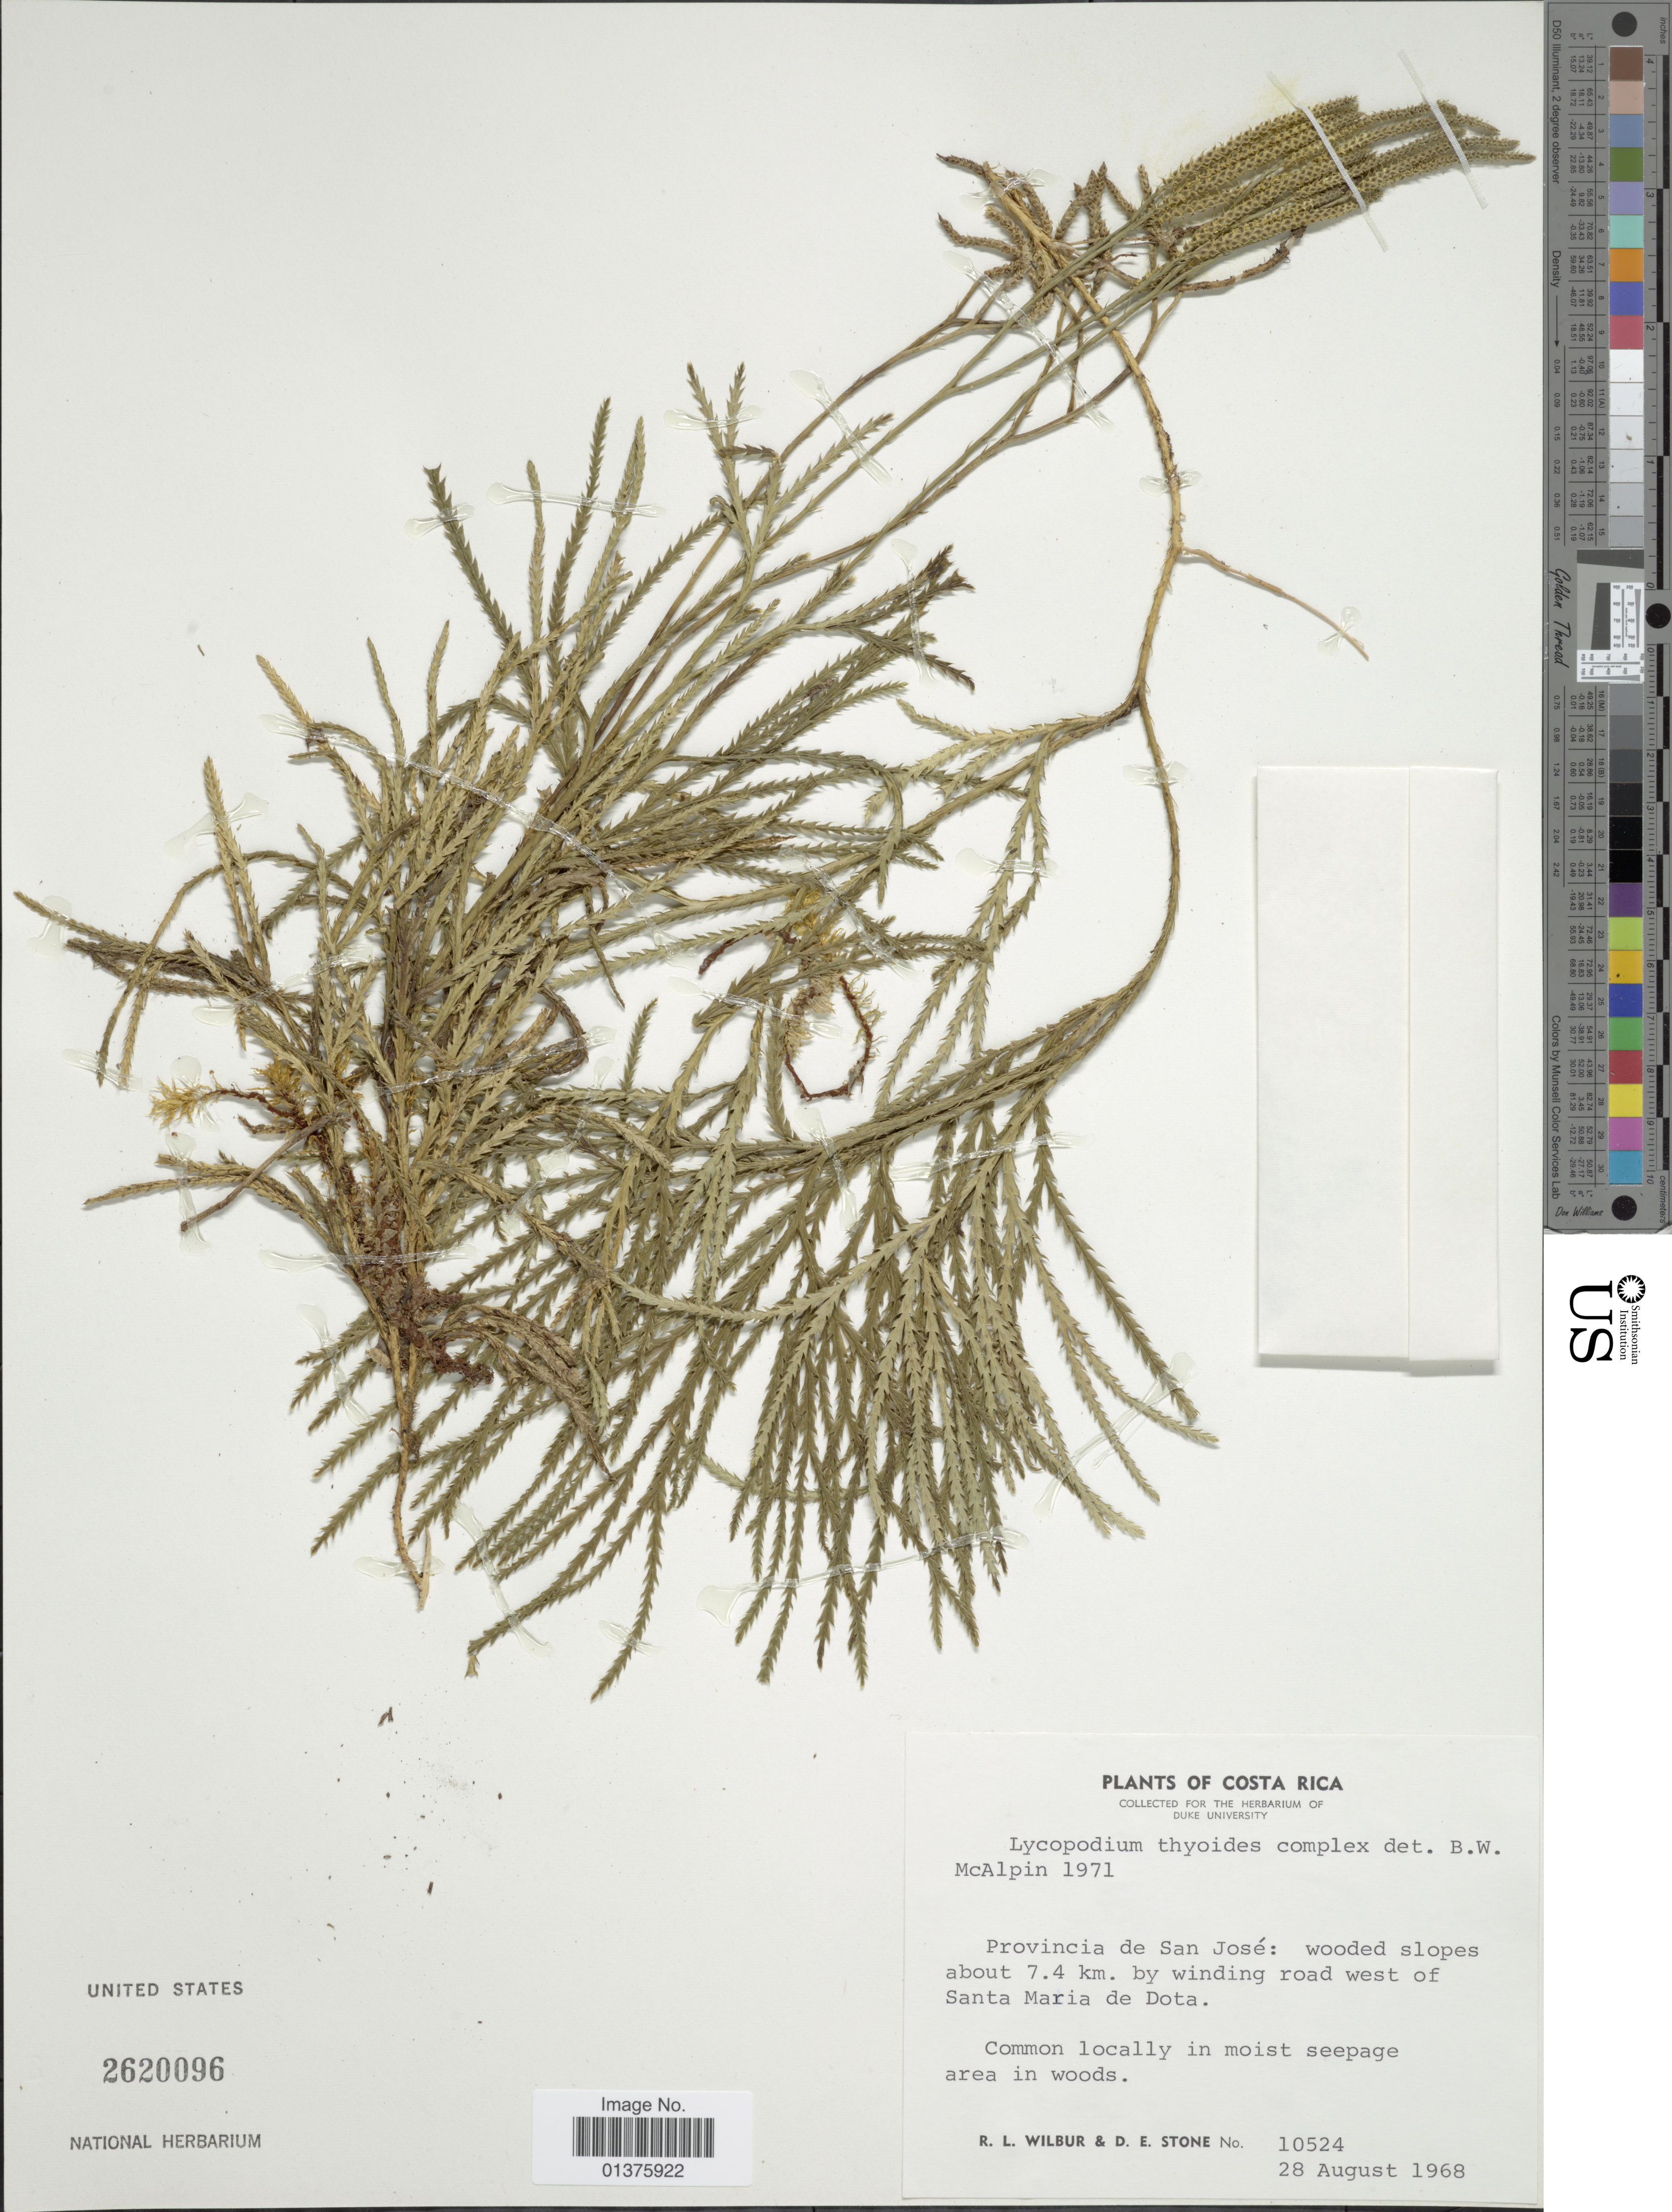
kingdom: Plantae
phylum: Tracheophyta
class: Lycopodiopsida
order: Lycopodiales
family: Lycopodiaceae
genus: Diphasiastrum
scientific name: Diphasiastrum thyoides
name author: (Humb. & Bonpl. ex Willd.) Holub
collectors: R. L. Wilbur & D. E. Stone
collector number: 10524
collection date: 1968-08-28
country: Costa Rica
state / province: San José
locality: Wooded slopes about 7.4 km by winding road west of Santa Maria de Dota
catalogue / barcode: US 2620096